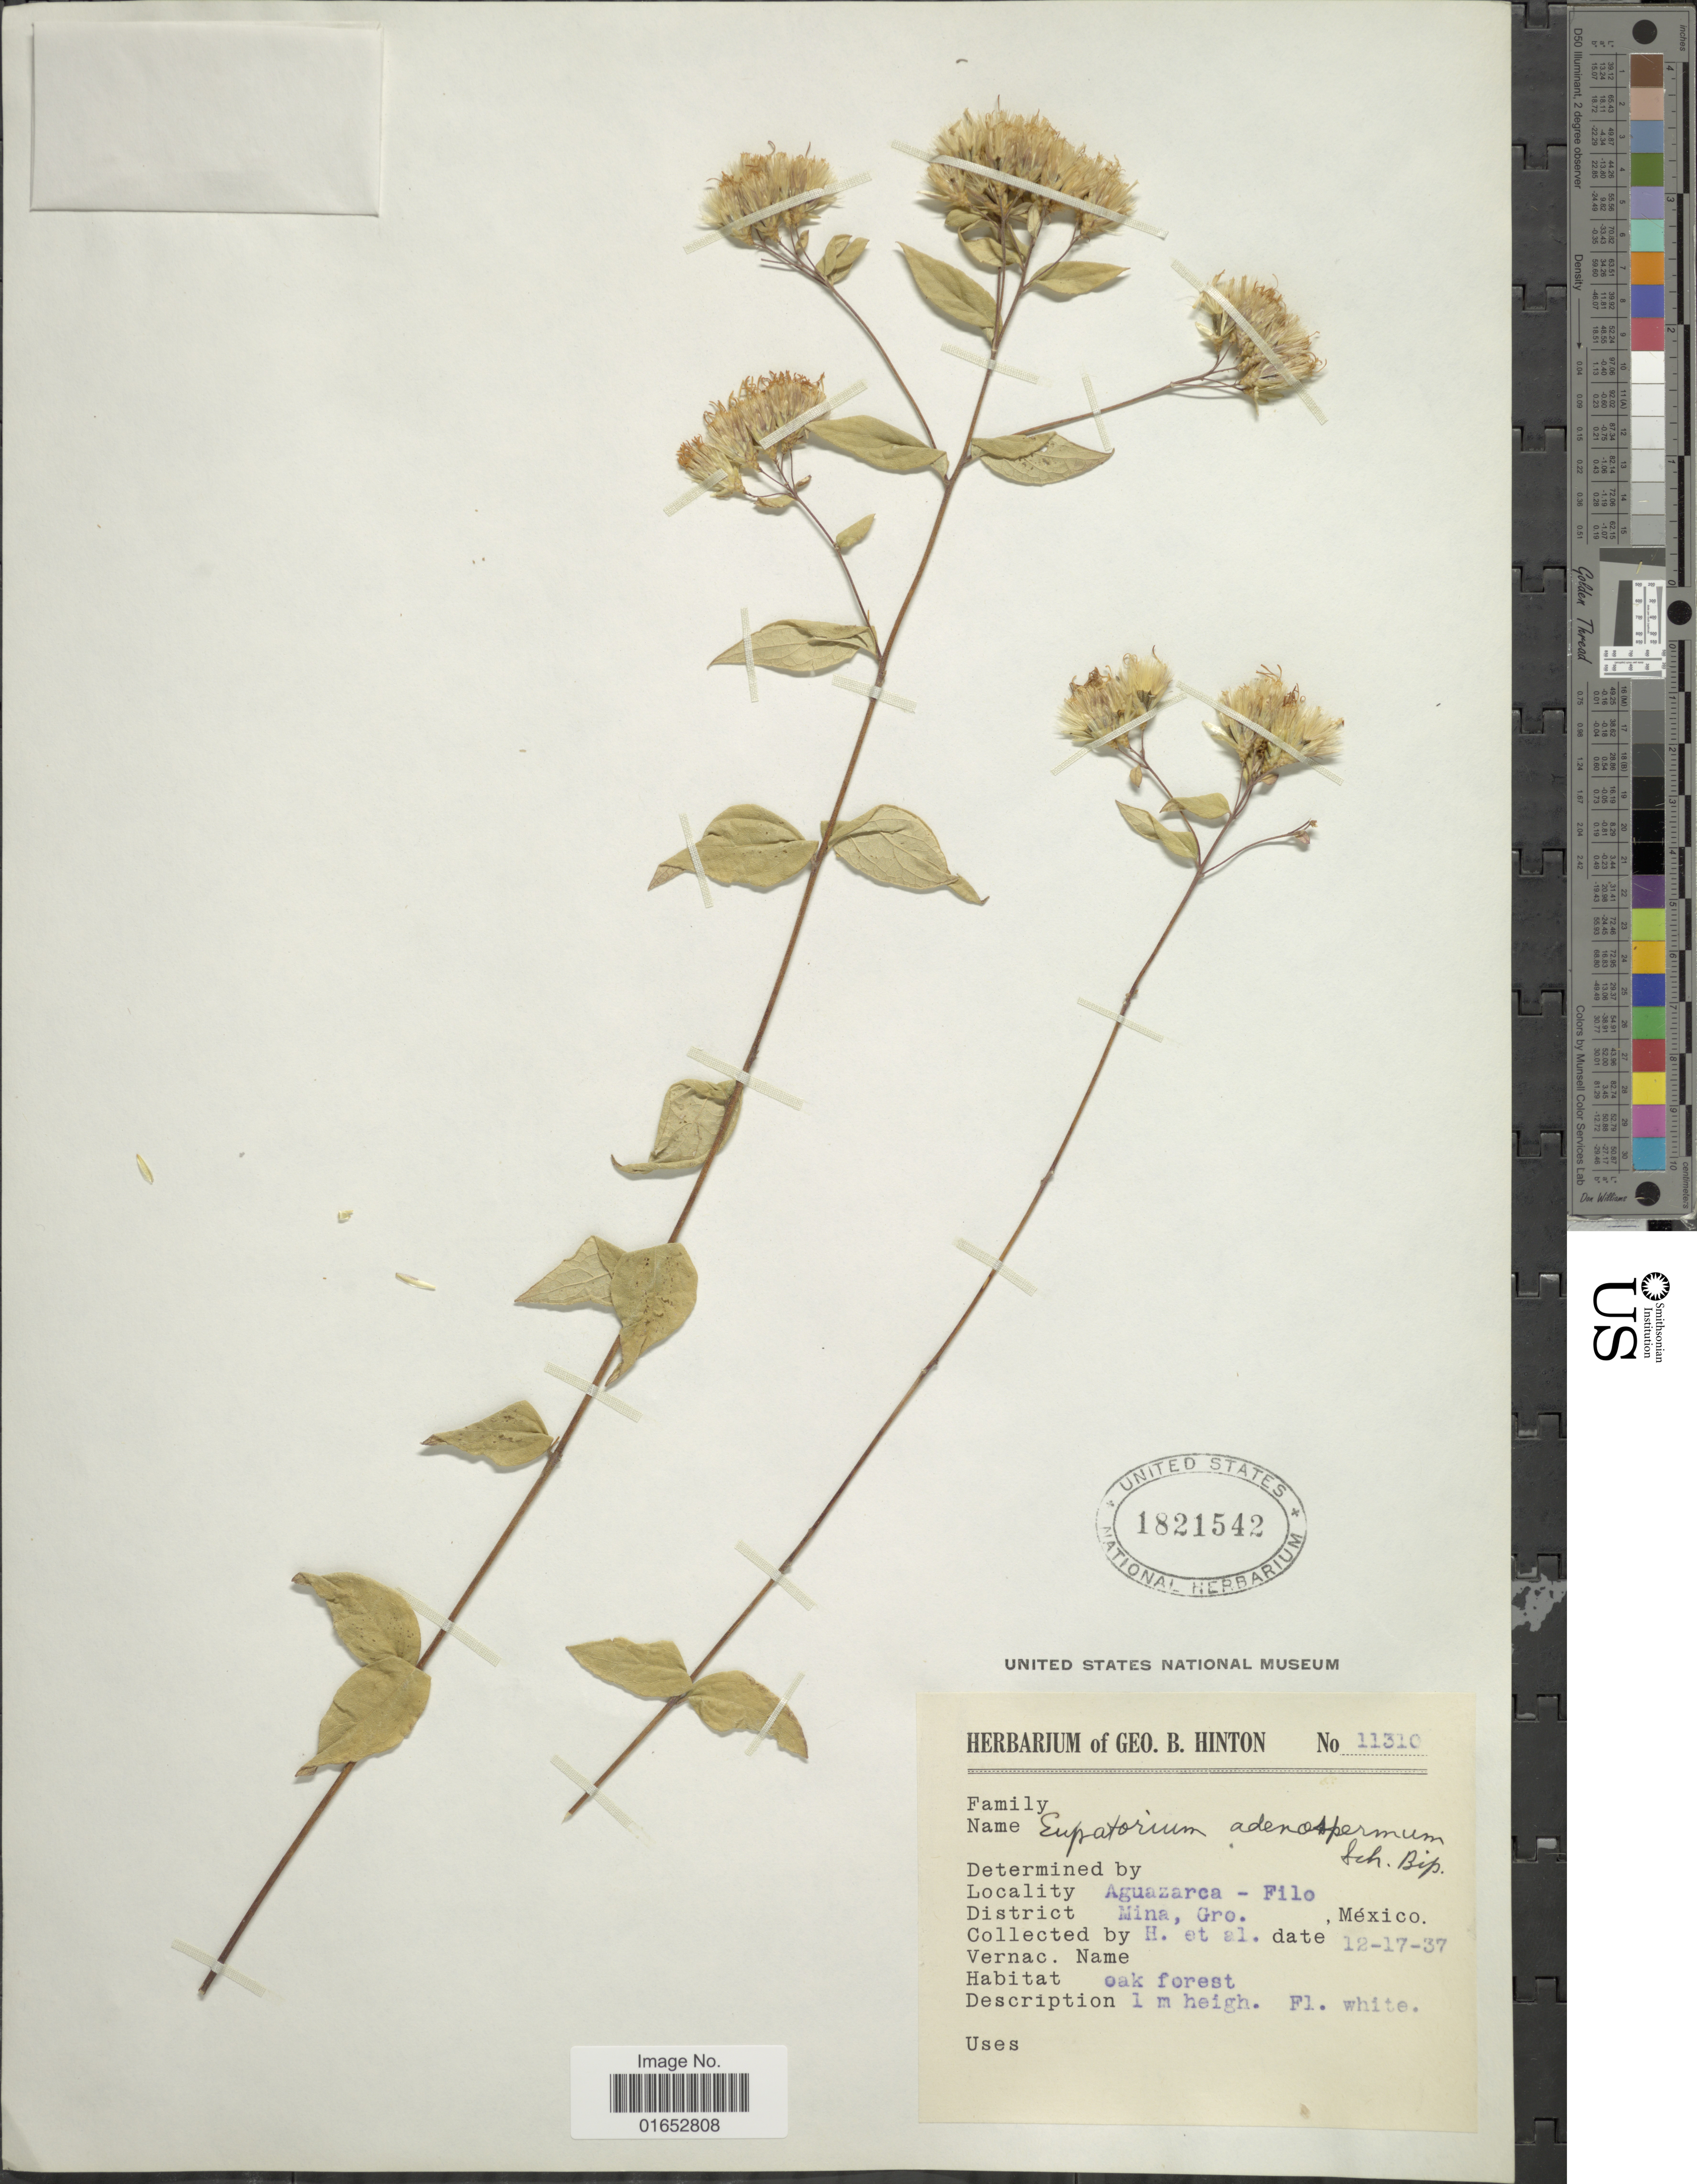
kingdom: Plantae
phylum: Tracheophyta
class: Magnoliopsida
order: Asterales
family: Asteraceae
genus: Dyscritogyne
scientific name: Dyscritogyne adenosperma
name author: (Sch. Bip.) R.M. King & H. Rob.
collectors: G. B. Hinton & et al.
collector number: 11310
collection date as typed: Transcribed d/m/y: 17/12/37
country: Mexico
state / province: Guerrero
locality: Aguazarca - Filo, District Mina, Gro.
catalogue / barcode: US 1821542